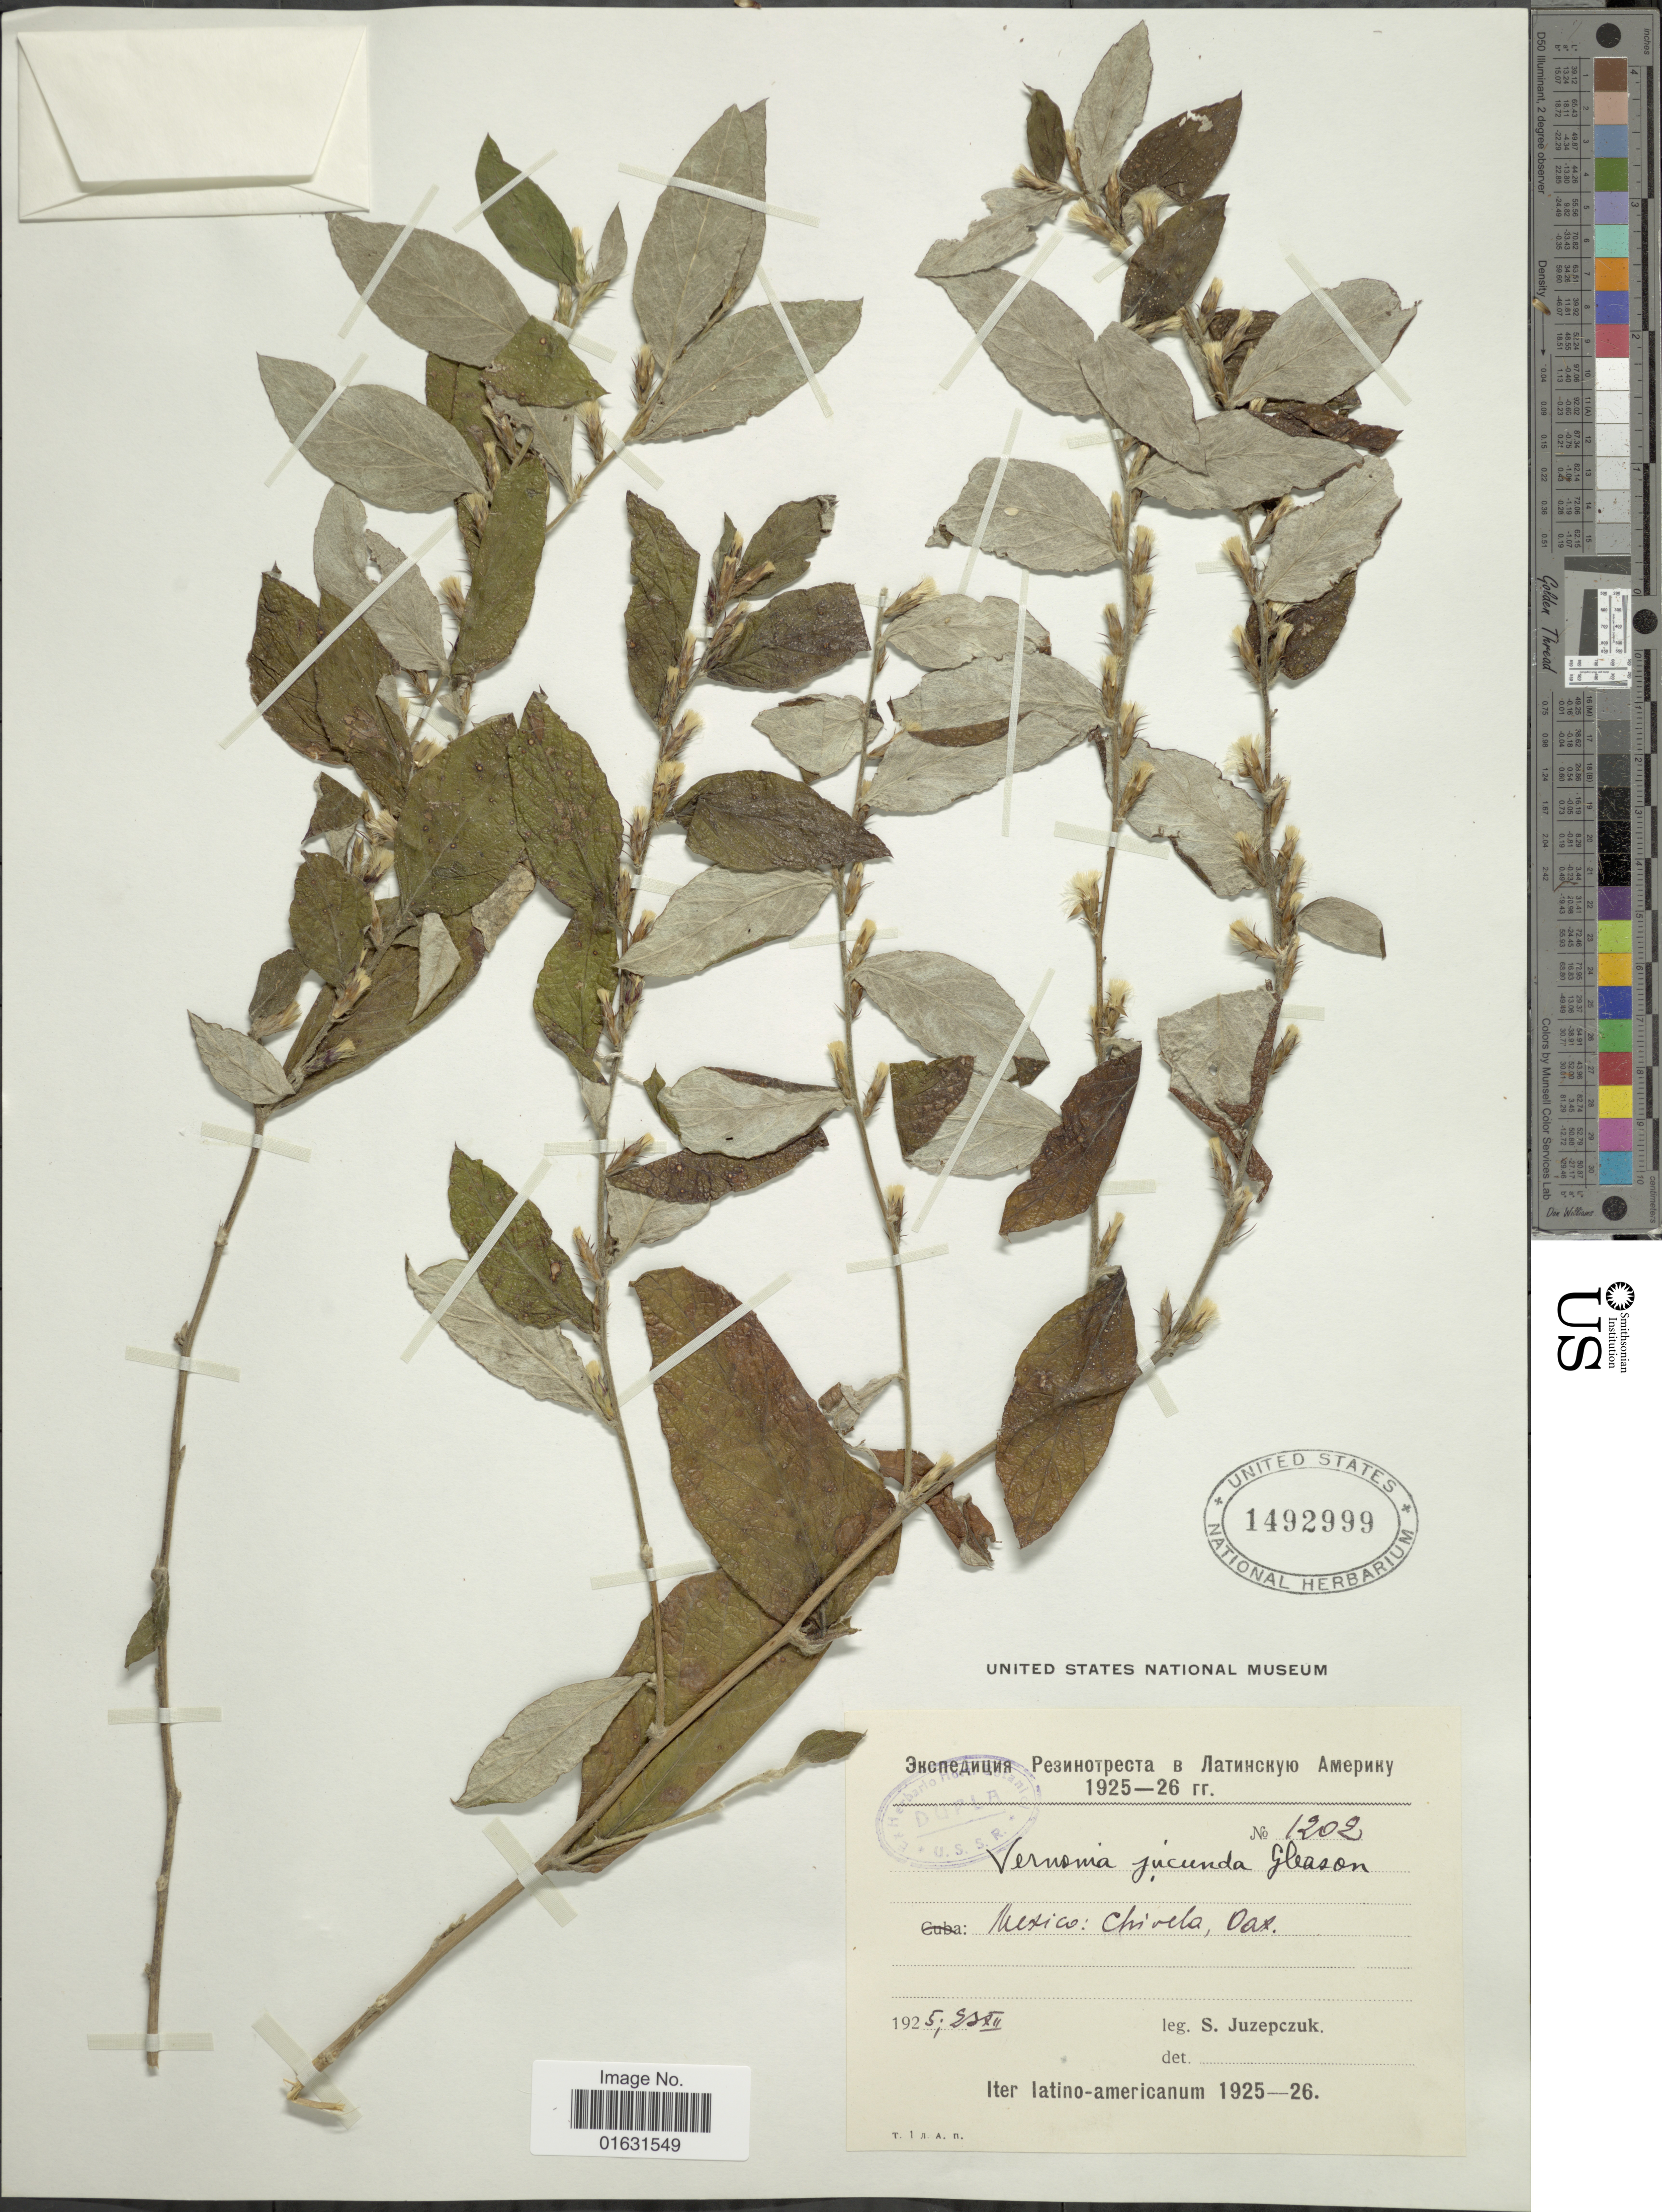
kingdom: Plantae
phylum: Tracheophyta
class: Magnoliopsida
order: Asterales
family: Asteraceae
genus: Stenocephalum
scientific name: Stenocephalum jucundum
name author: (Gleason) H. Rob.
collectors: S. Juzepczak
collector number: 1202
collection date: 1925-12-20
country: Mexico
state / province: Oaxaca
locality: Chivela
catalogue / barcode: US 1492999